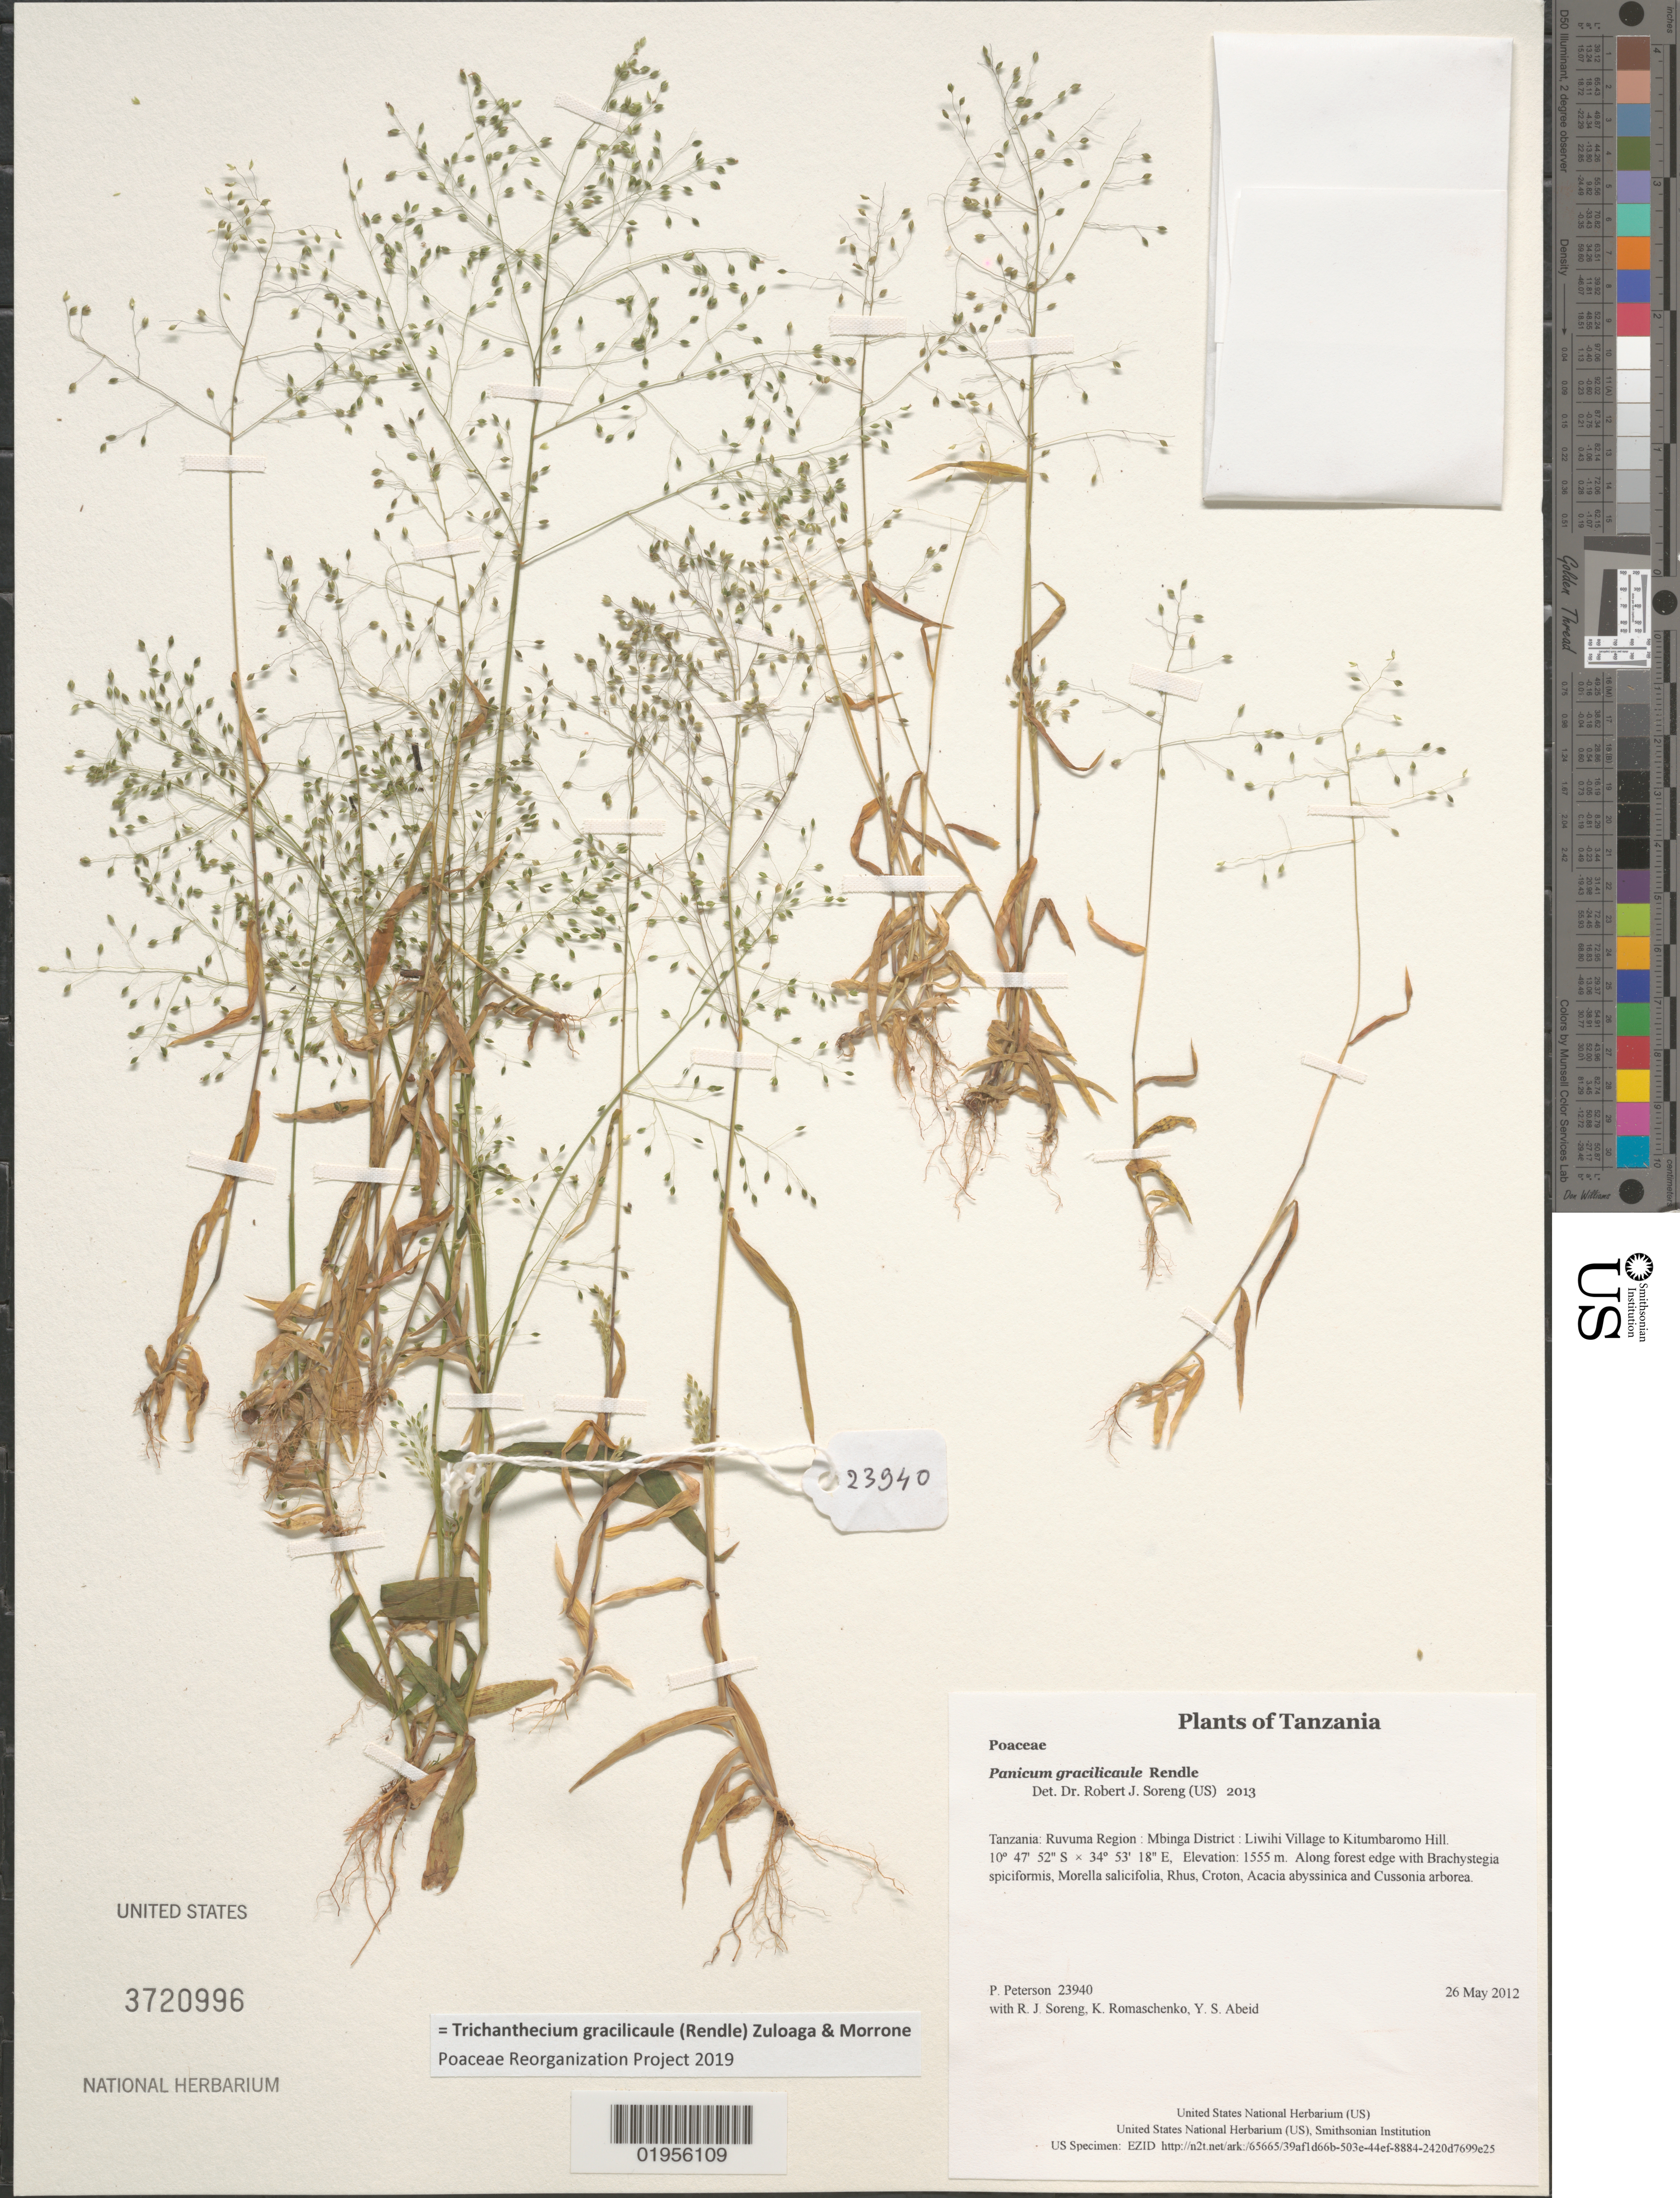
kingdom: Plantae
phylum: Tracheophyta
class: Liliopsida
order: Poales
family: Poaceae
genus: Panicum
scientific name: Panicum gracilicaule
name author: Rendle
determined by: Soreng, Robert J., Research Associate (BOT), Smithsonian Institution - National Museum of Natural History (UNITED STATES)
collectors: P. M. Peterson, R. J. Soreng, K. Romaschenko & Y. Abeid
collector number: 23940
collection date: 2012-05-26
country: Tanzania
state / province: Ruvuma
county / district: Mbinga District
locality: Liwihi Village to Kitumbaromo Hill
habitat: Along forest edge with Brachystegia spiciformis, Morella salicifolia, Rhus, Croton, Acacia abyssinica and Cussonia arborea.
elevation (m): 1555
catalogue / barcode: US 3720996